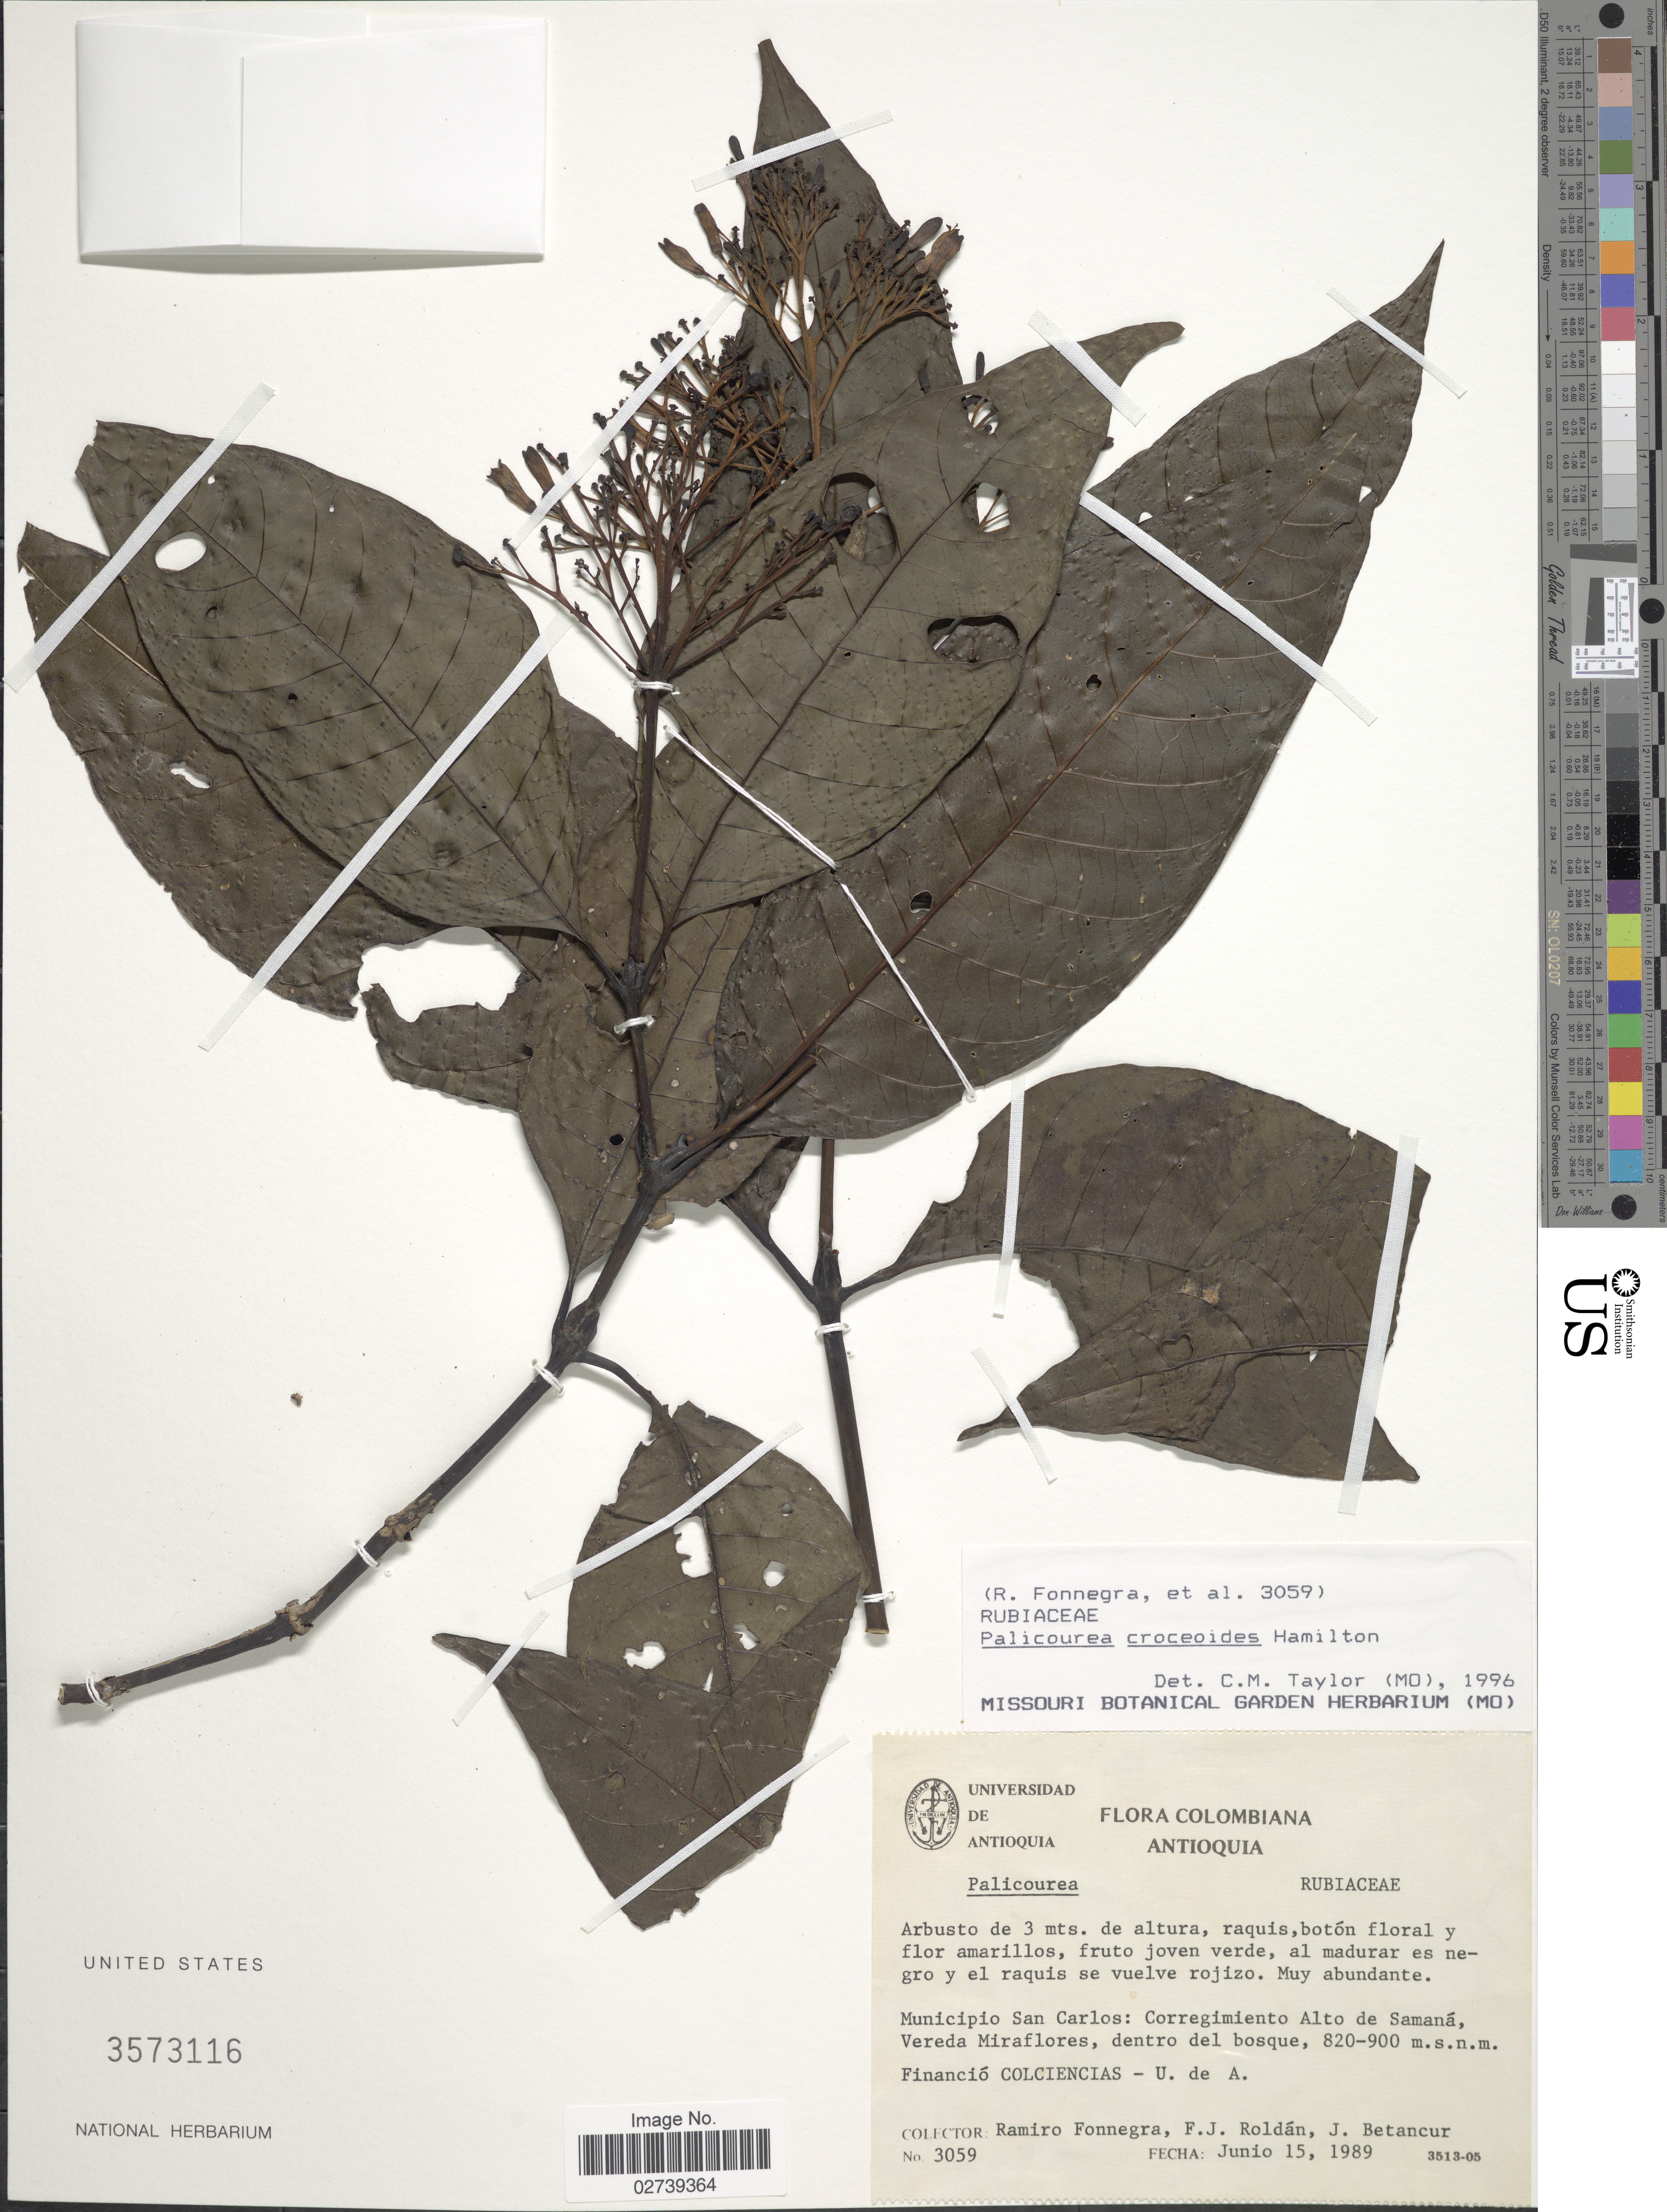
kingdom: Plantae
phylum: Tracheophyta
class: Magnoliopsida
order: Gentianales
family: Rubiaceae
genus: Palicourea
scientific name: Palicourea croceoides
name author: Ham.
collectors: R. Fonnegra, F. J. Roldán & J. Betancur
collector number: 3059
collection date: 1989-06-15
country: Colombia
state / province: Antioquia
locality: Municipio San Carlos: Corregimiento Alto de Samana, Vereda Miraflores, dentro del bosque.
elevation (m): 820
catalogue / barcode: US 3573116